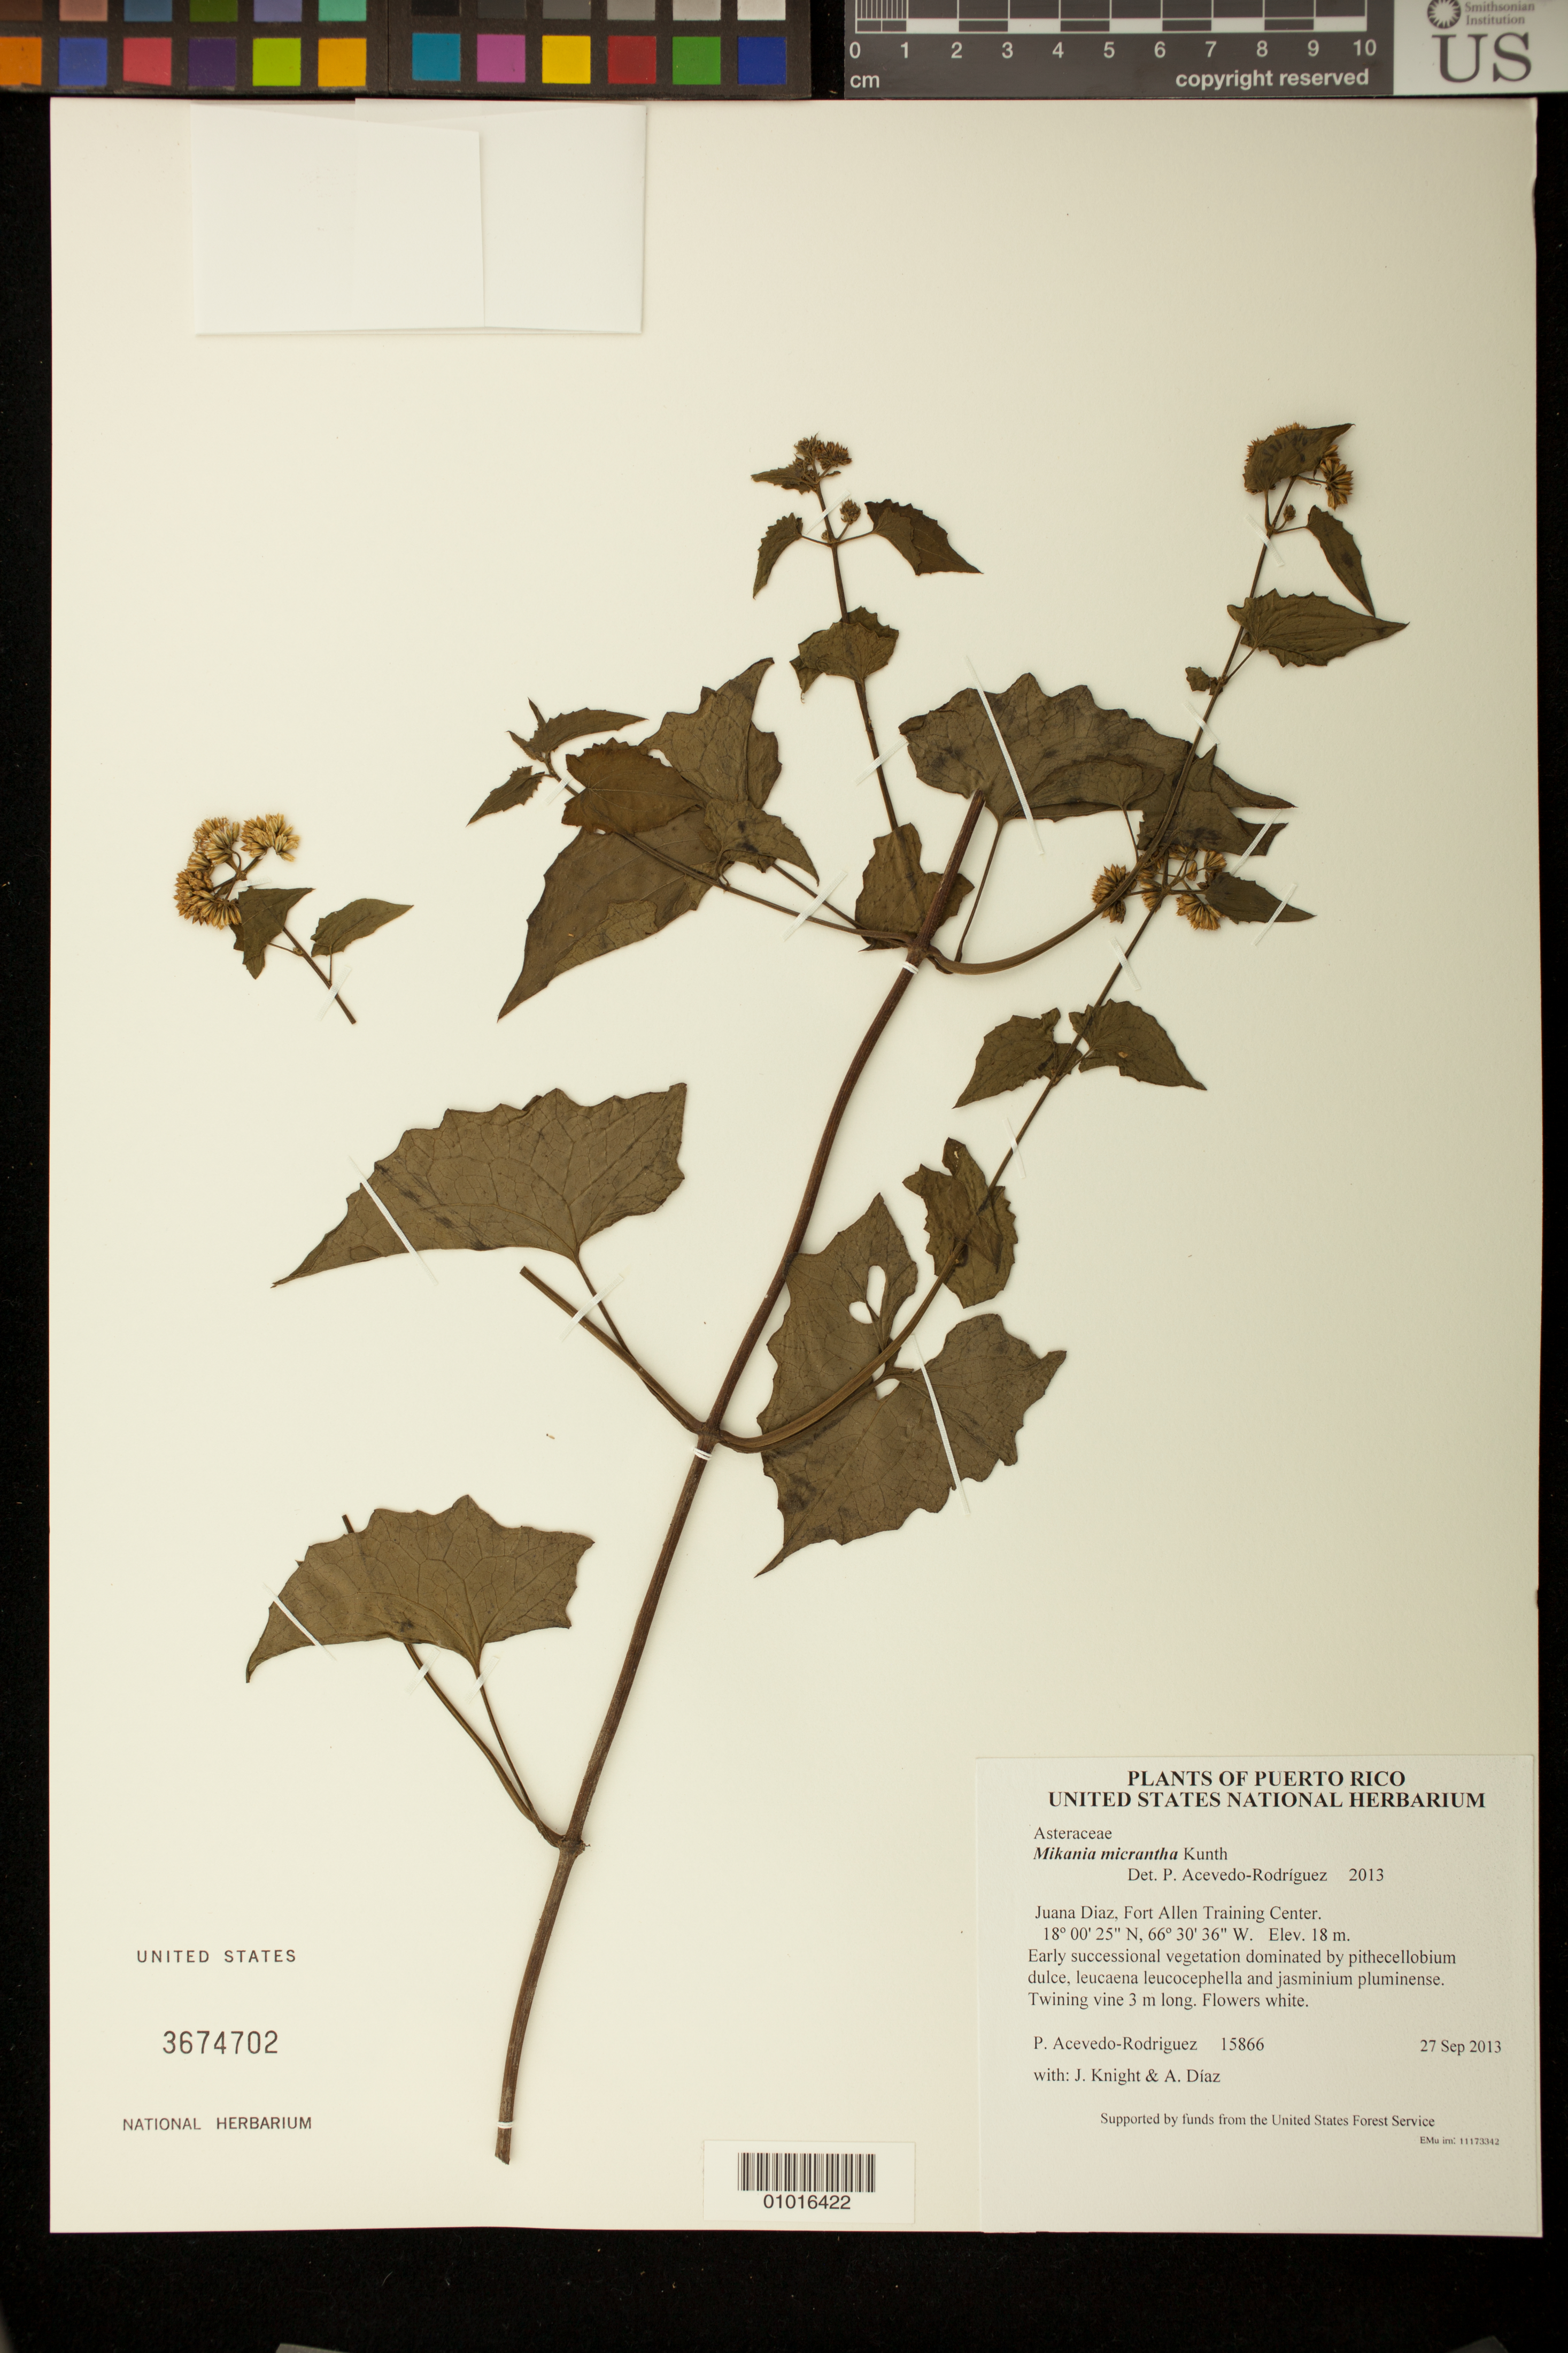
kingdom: Plantae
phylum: Tracheophyta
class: Magnoliopsida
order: Asterales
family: Asteraceae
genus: Mikania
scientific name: Mikania micrantha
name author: Kunth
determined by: Acevedo-Rodríguez, P., (BOT), Smithsonian Institution - National Museum of Natural History (UNITED STATES)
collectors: P. Acevedo-Rodr., J. Knight & A. Díaz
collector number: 15866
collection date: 2013-09-27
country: Puerto Rico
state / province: Juana Diaz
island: Puerto Rico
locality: Fort Allen Training Center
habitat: Early successional vegetation dominated by pithecellobium dulce, leucaena leucocephella and jasminium pluminense.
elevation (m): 18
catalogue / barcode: US 3674702